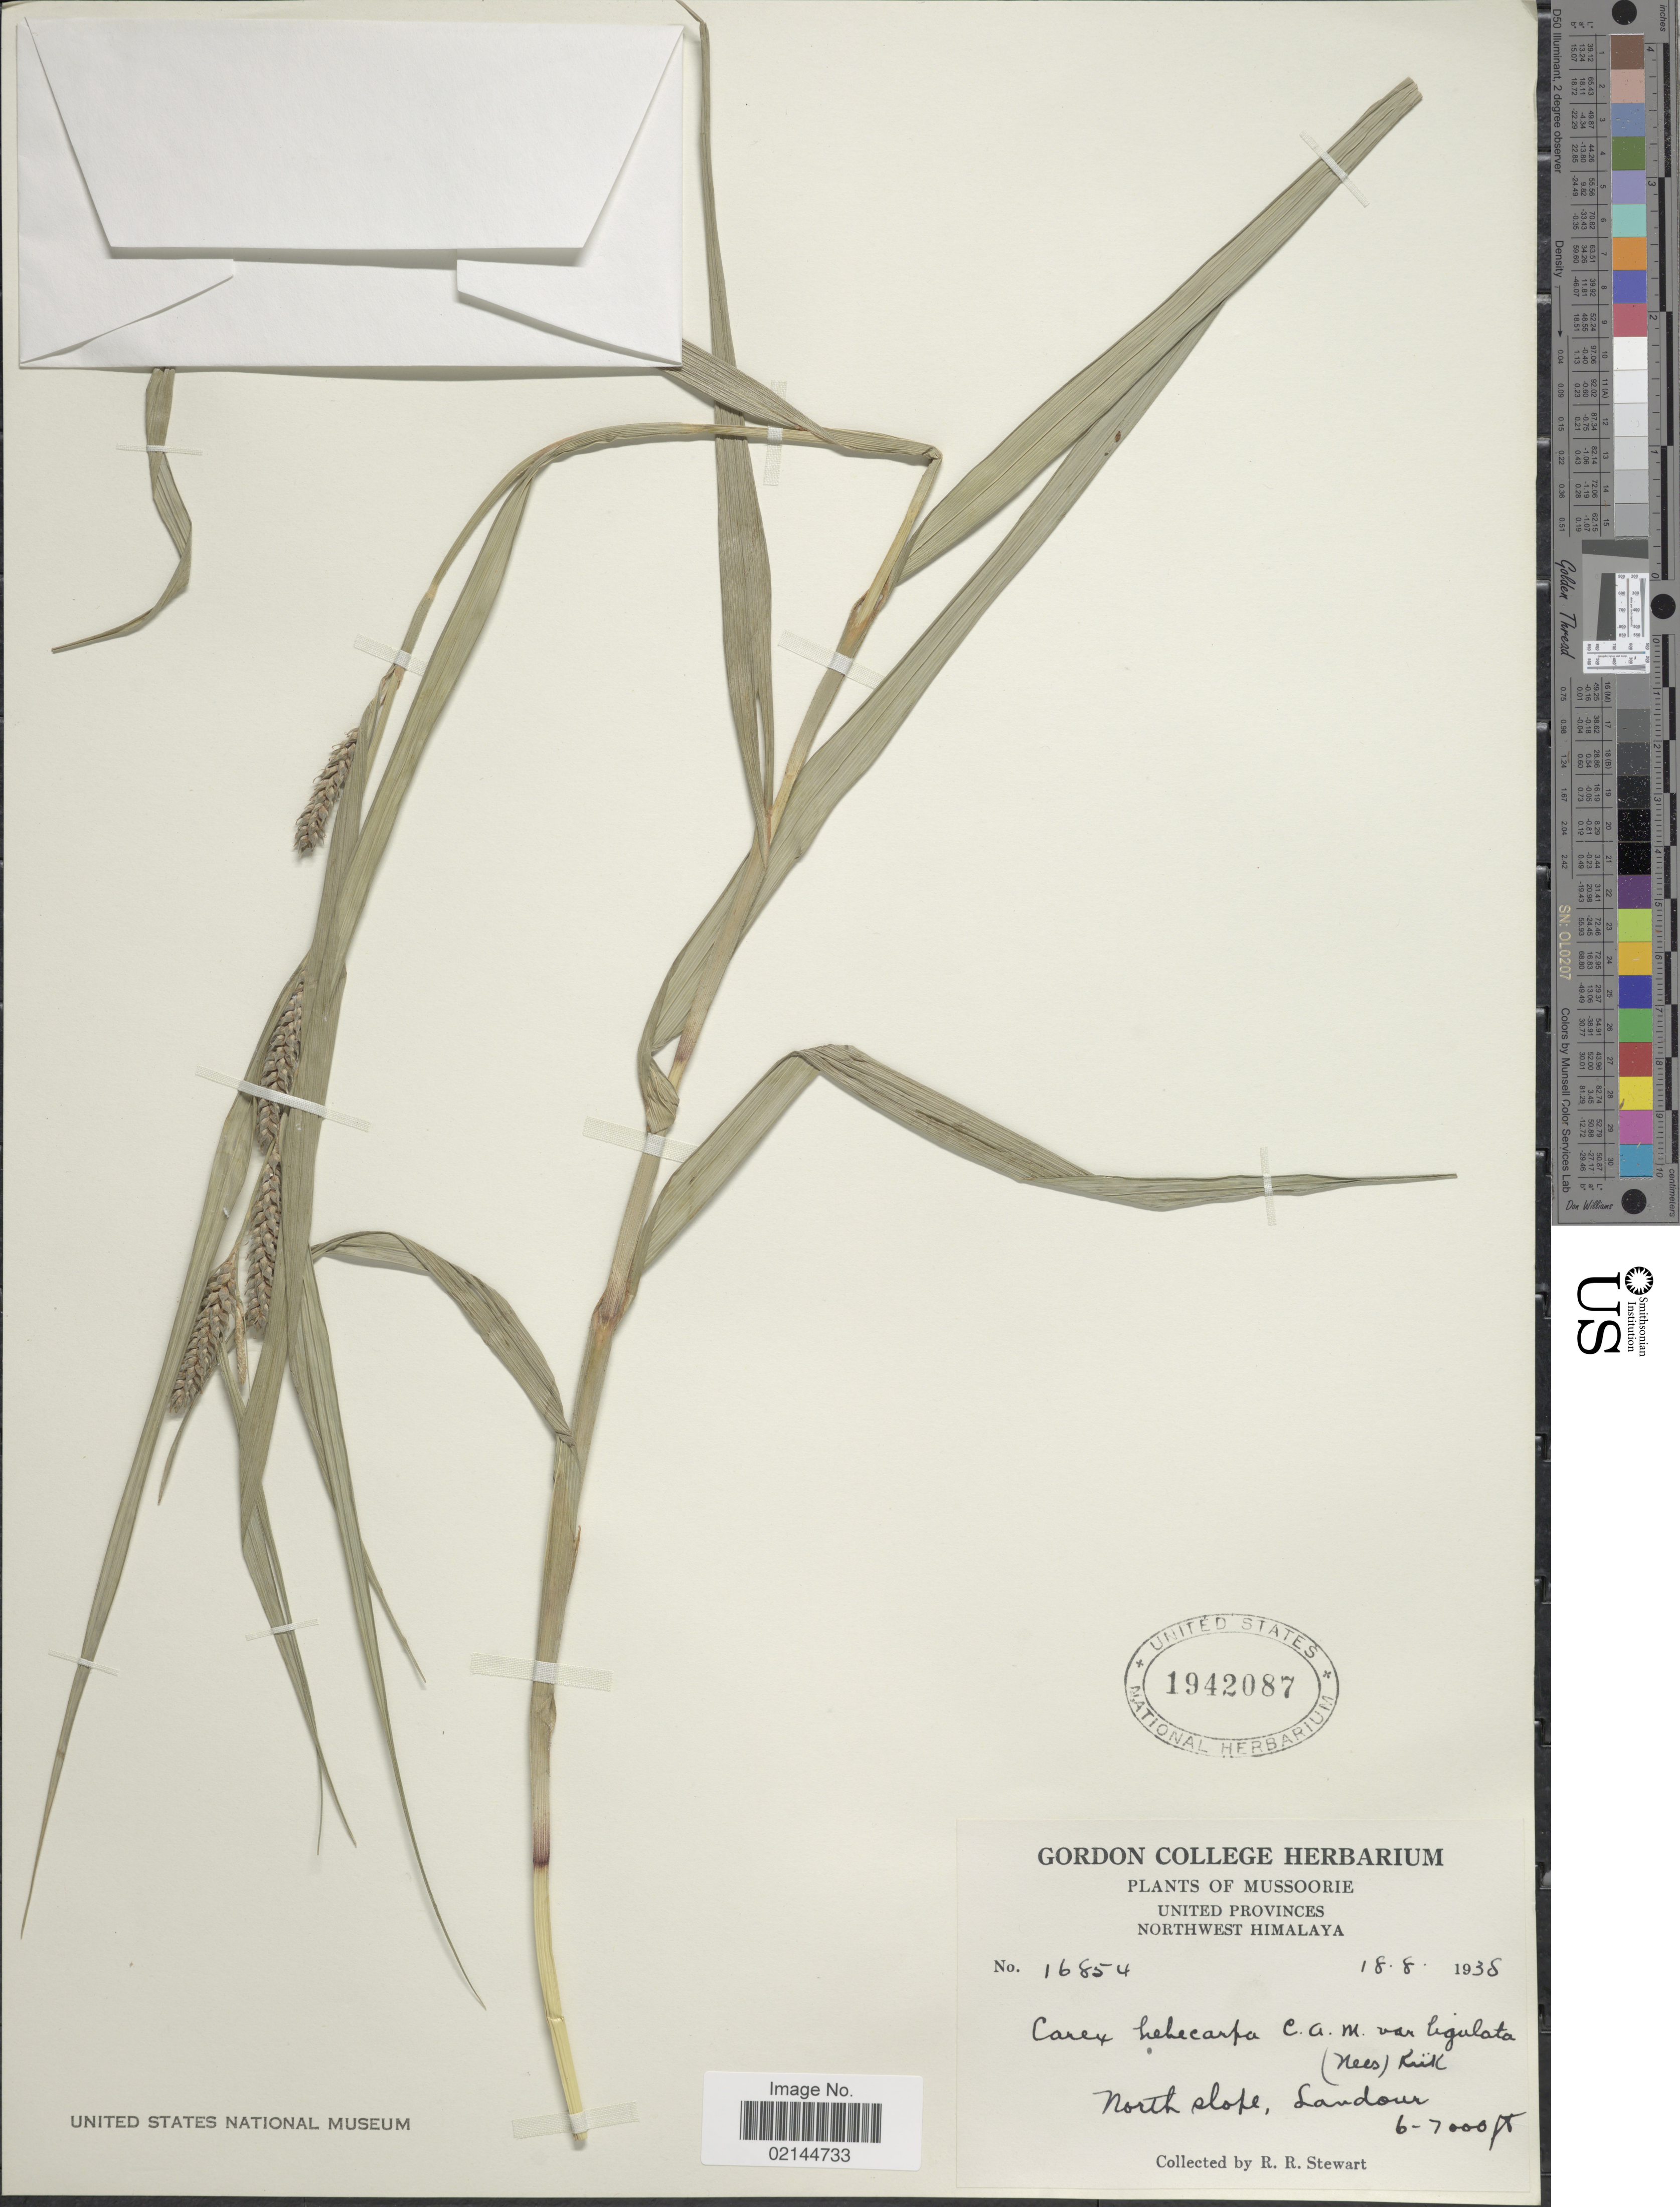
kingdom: Plantae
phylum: Tracheophyta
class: Liliopsida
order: Poales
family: Cyperaceae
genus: Carex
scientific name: Carex hebecarpa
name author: C.A. Mey.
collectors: R. R. Stewart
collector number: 16854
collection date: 1938-08-18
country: India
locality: Mussoorie. United Provinces, Northwest Himalaya. North slope, Landour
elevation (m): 1829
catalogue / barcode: US 1942087